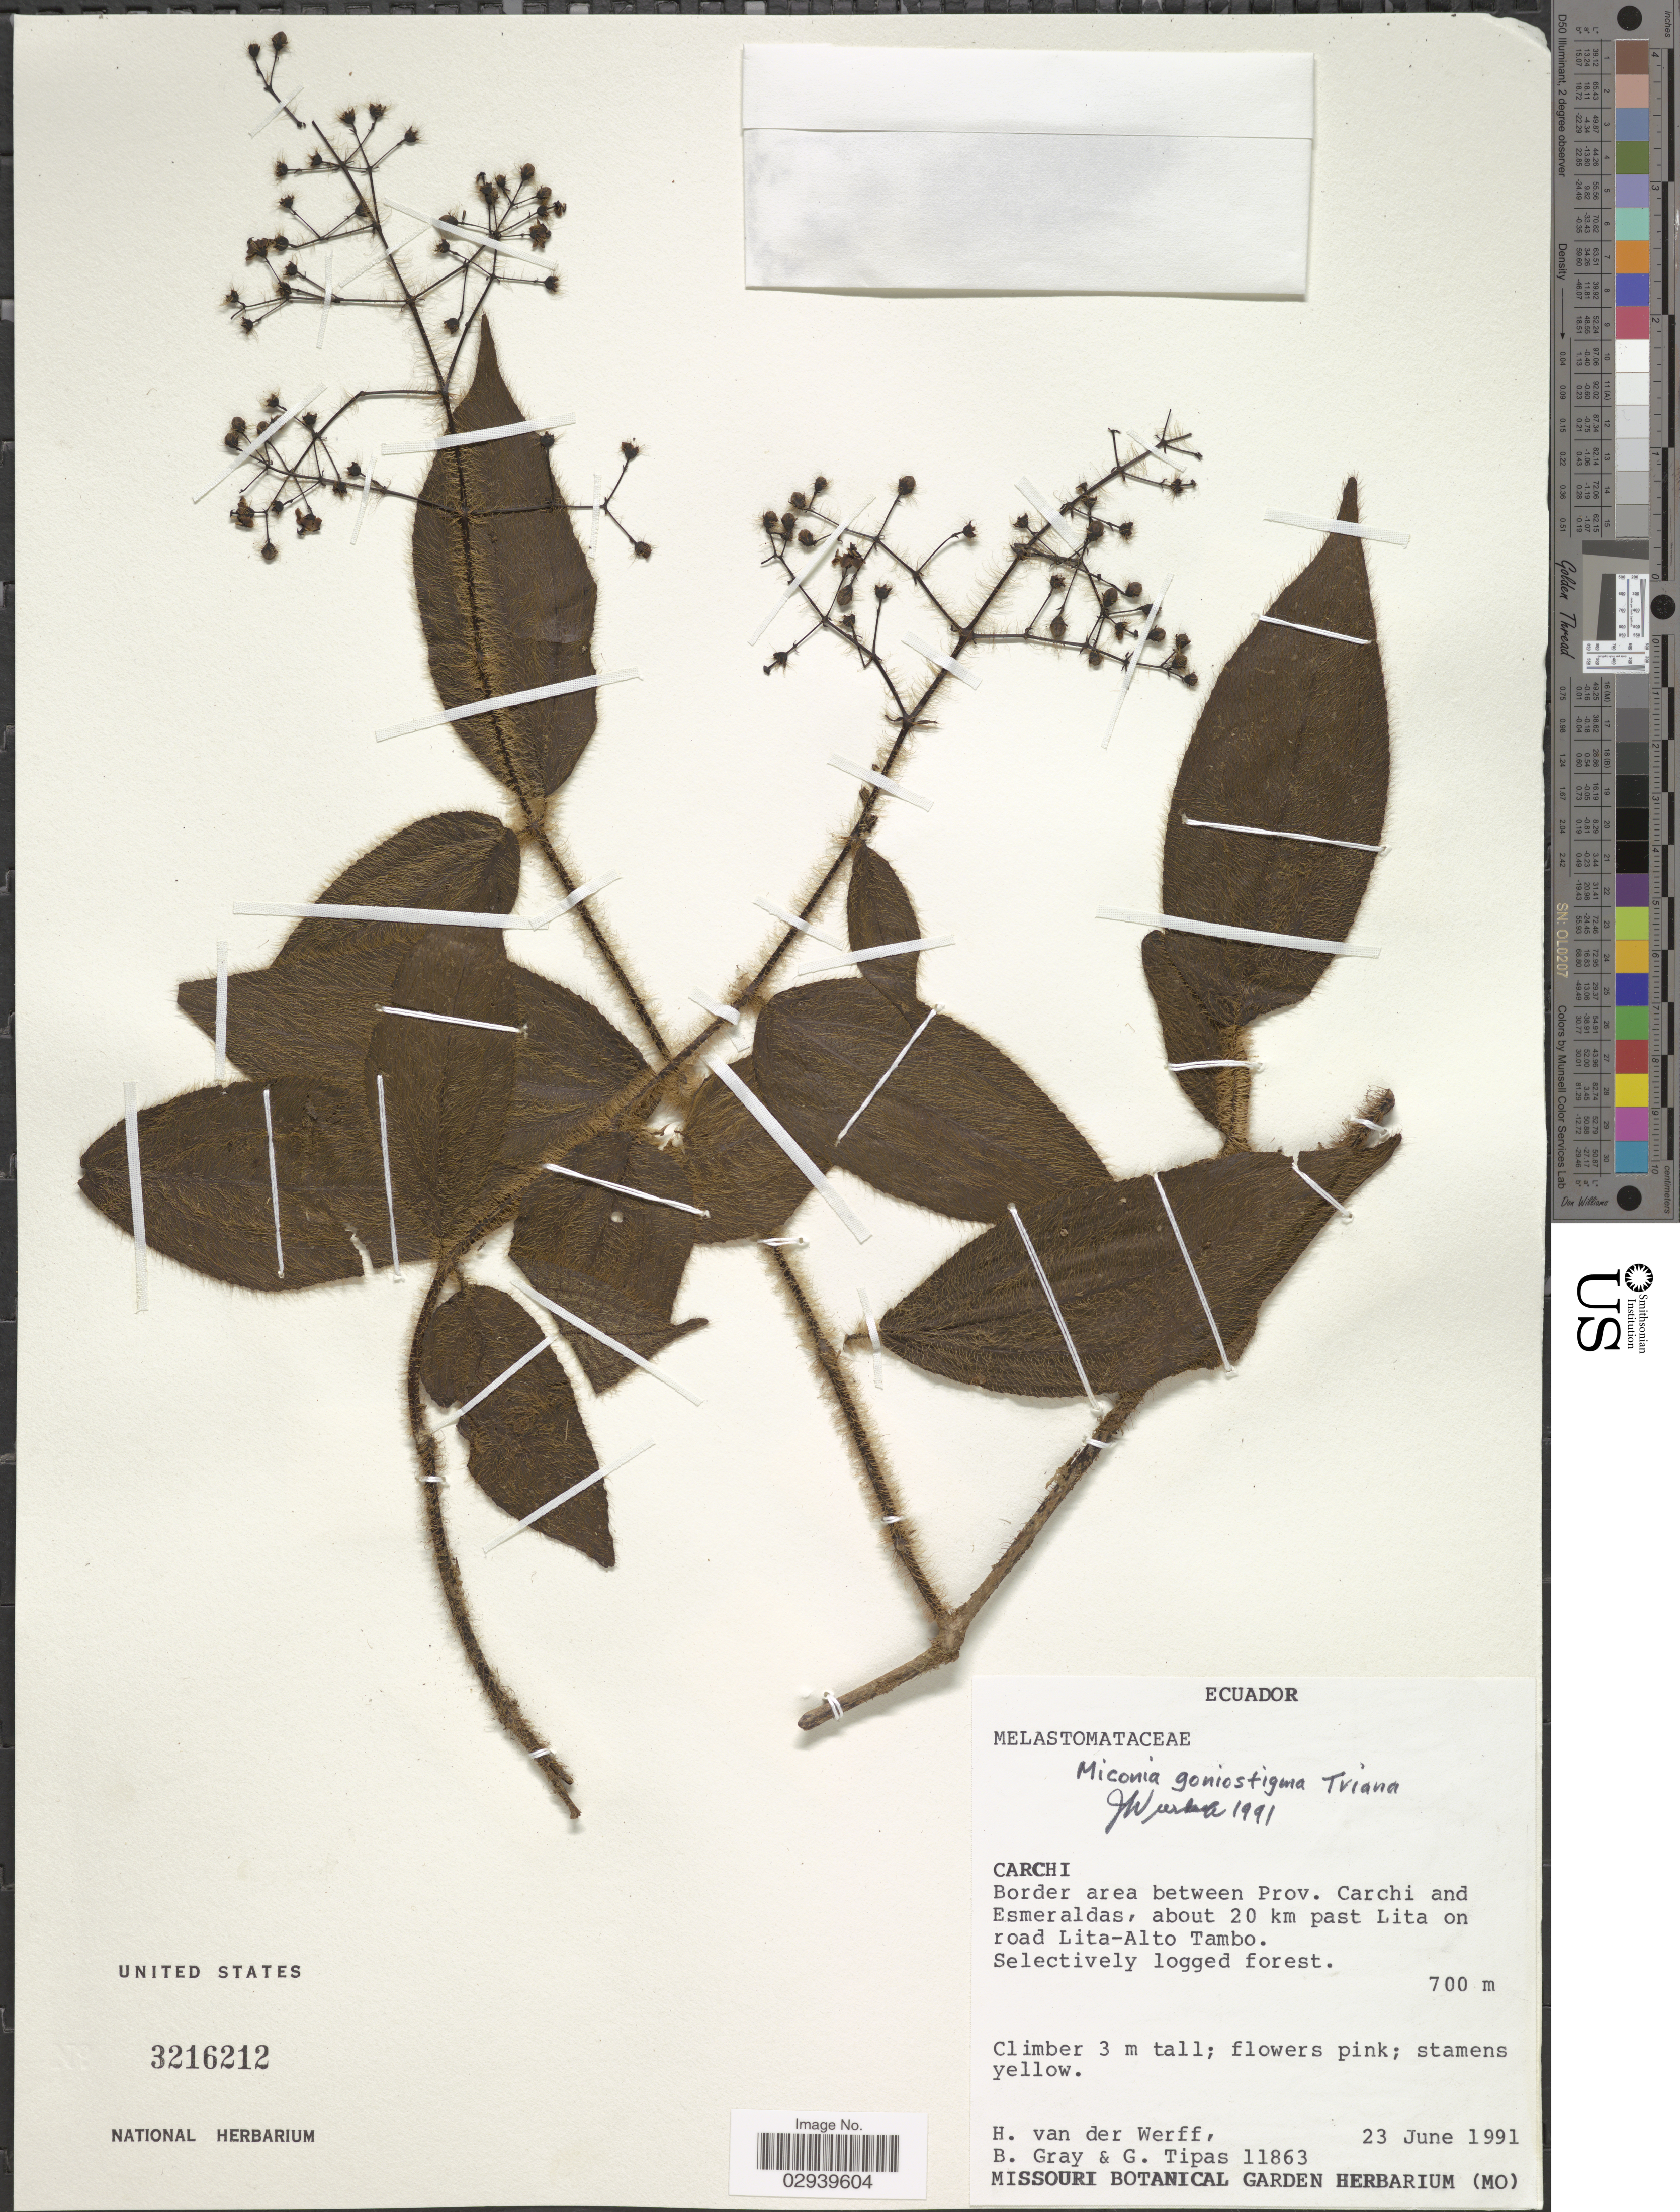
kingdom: Plantae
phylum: Tracheophyta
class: Magnoliopsida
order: Myrtales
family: Melastomataceae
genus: Miconia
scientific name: Miconia goniostigma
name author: Triana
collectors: H. van der Werff, B. Gray & G. Tipas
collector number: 11863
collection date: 1991-06-23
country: Ecuador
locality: Border area between Prov. Carchi and Esmeraldas, about 20 km past Lita on road Lita-Alto Tambo.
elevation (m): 700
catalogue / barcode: US 3216212